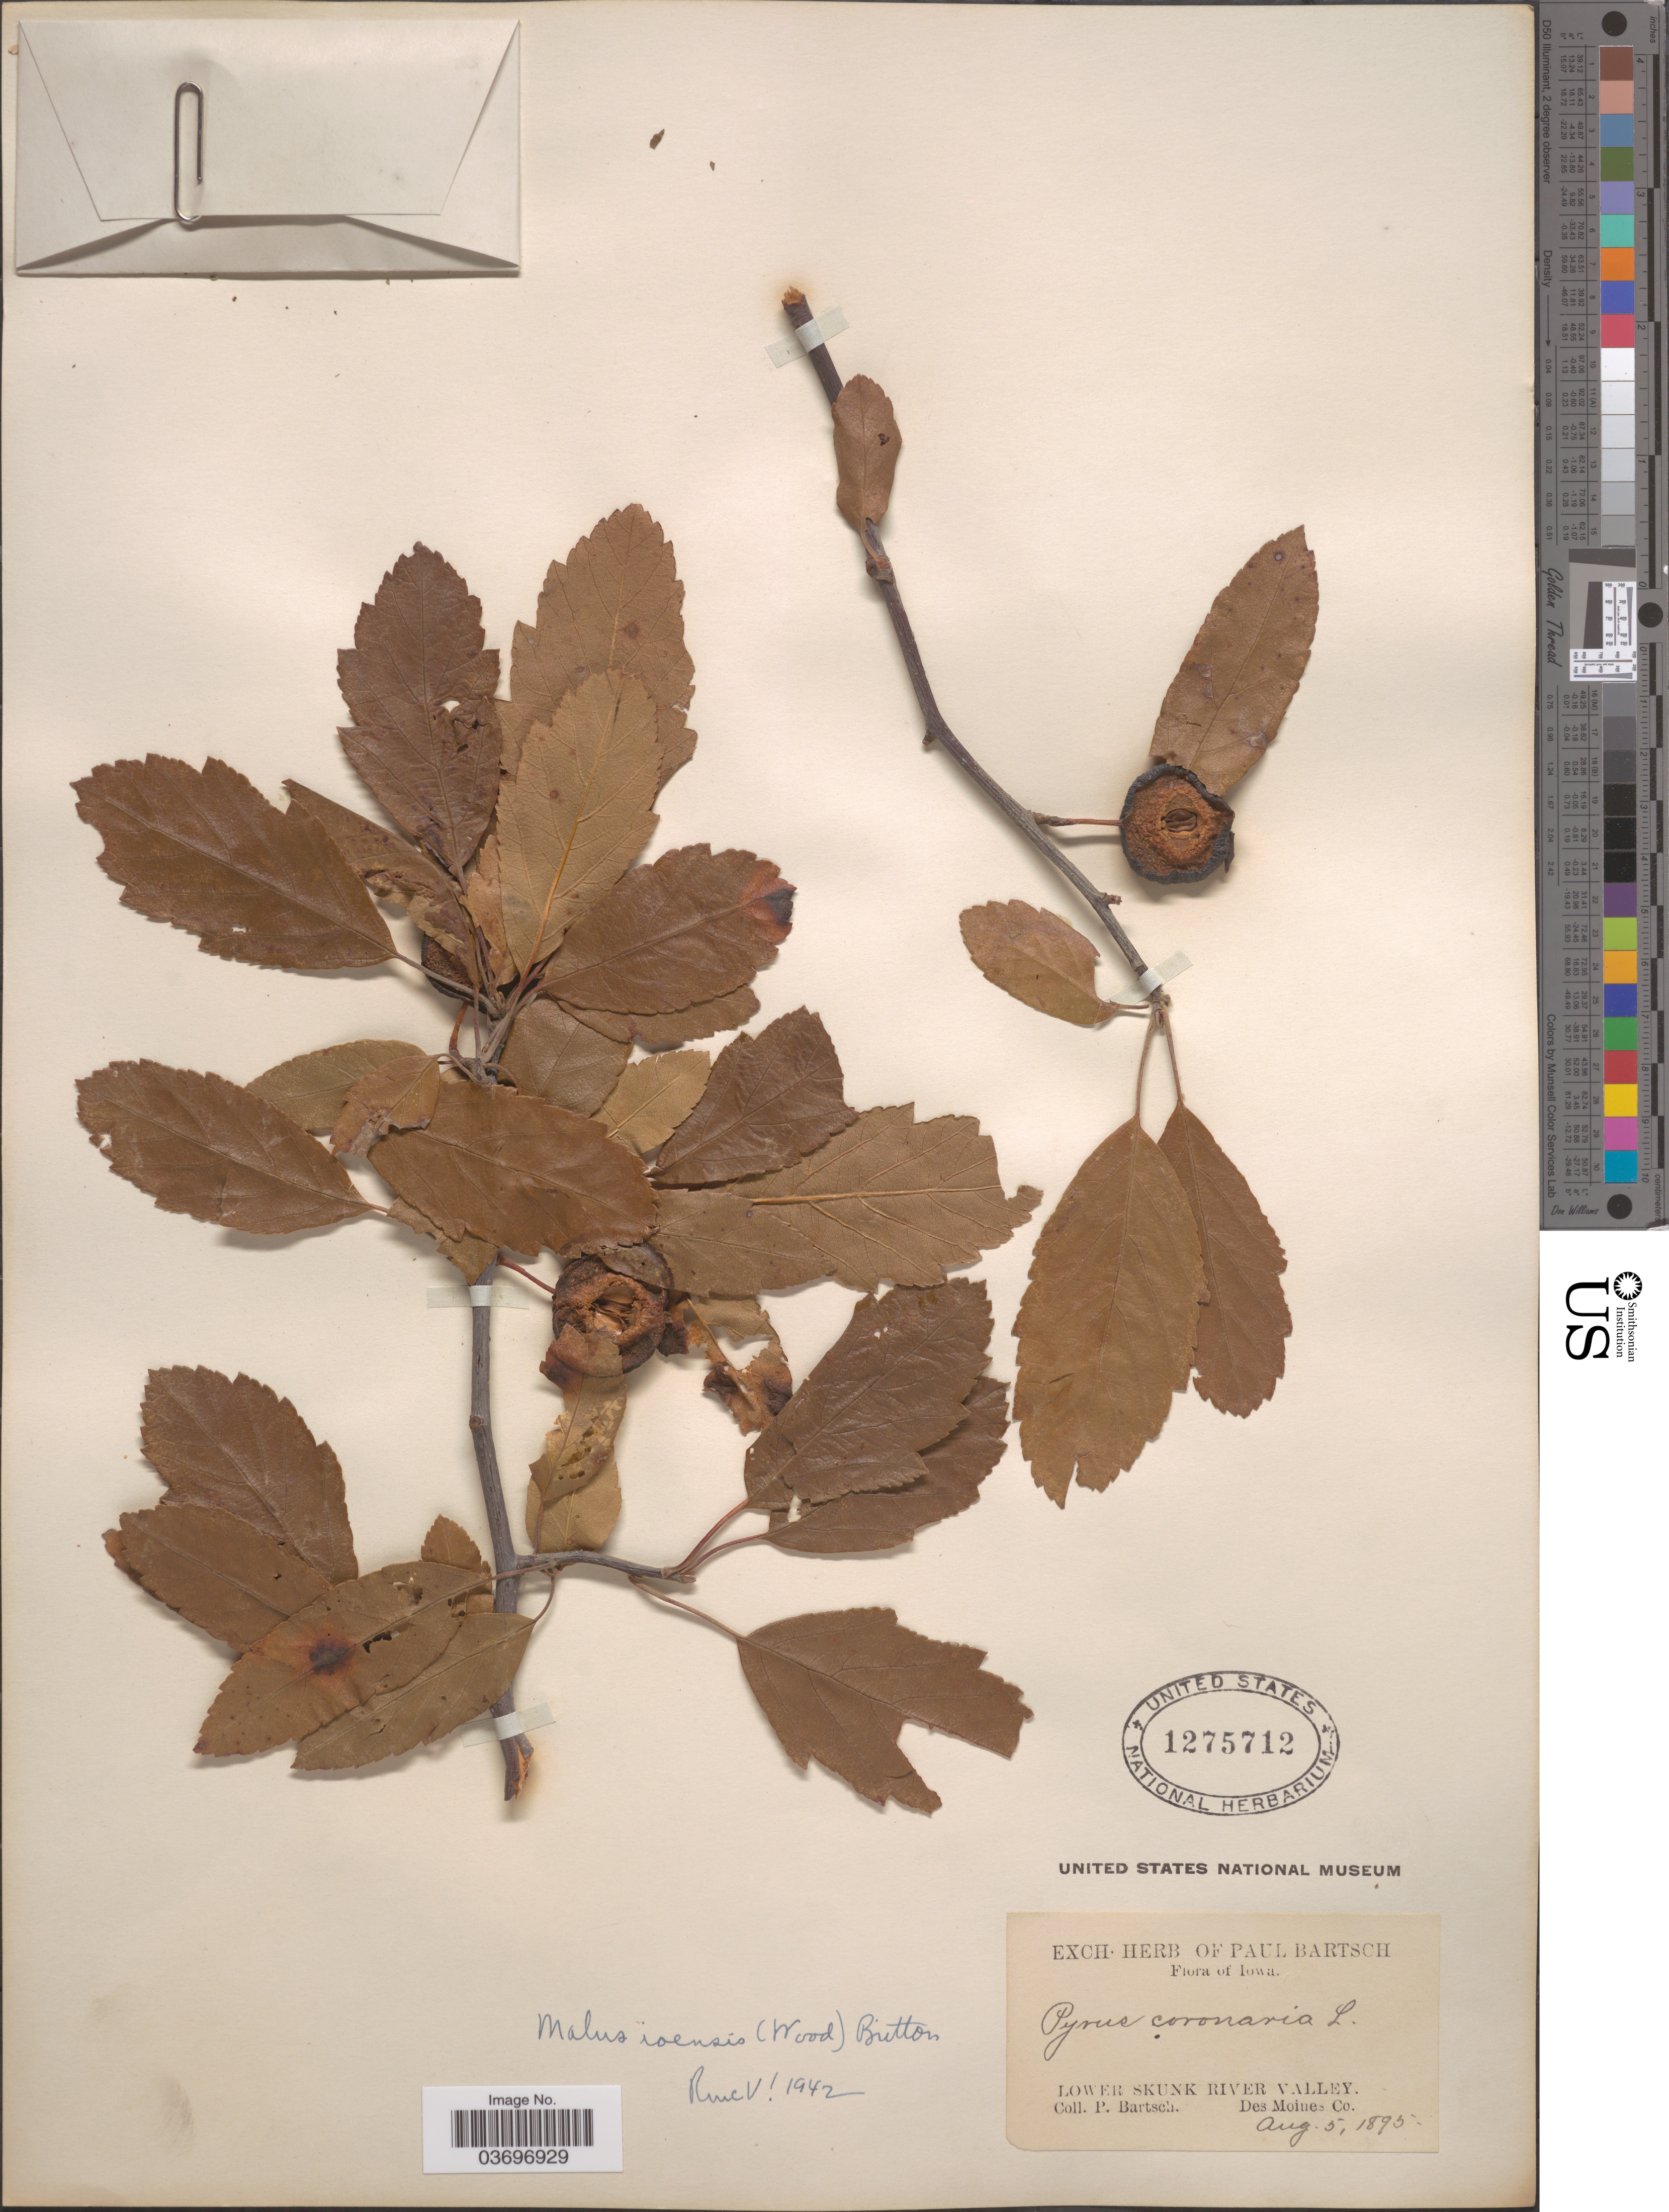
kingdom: Plantae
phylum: Tracheophyta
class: Magnoliopsida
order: Rosales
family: Rosaceae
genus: Malus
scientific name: Malus ioensis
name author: (Alph. Wood) Britton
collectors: P. Bartsch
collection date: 1895-08-05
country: United States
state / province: Iowa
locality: Lower Skunk River Valley. Des Moines Co.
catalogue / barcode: US 1275712